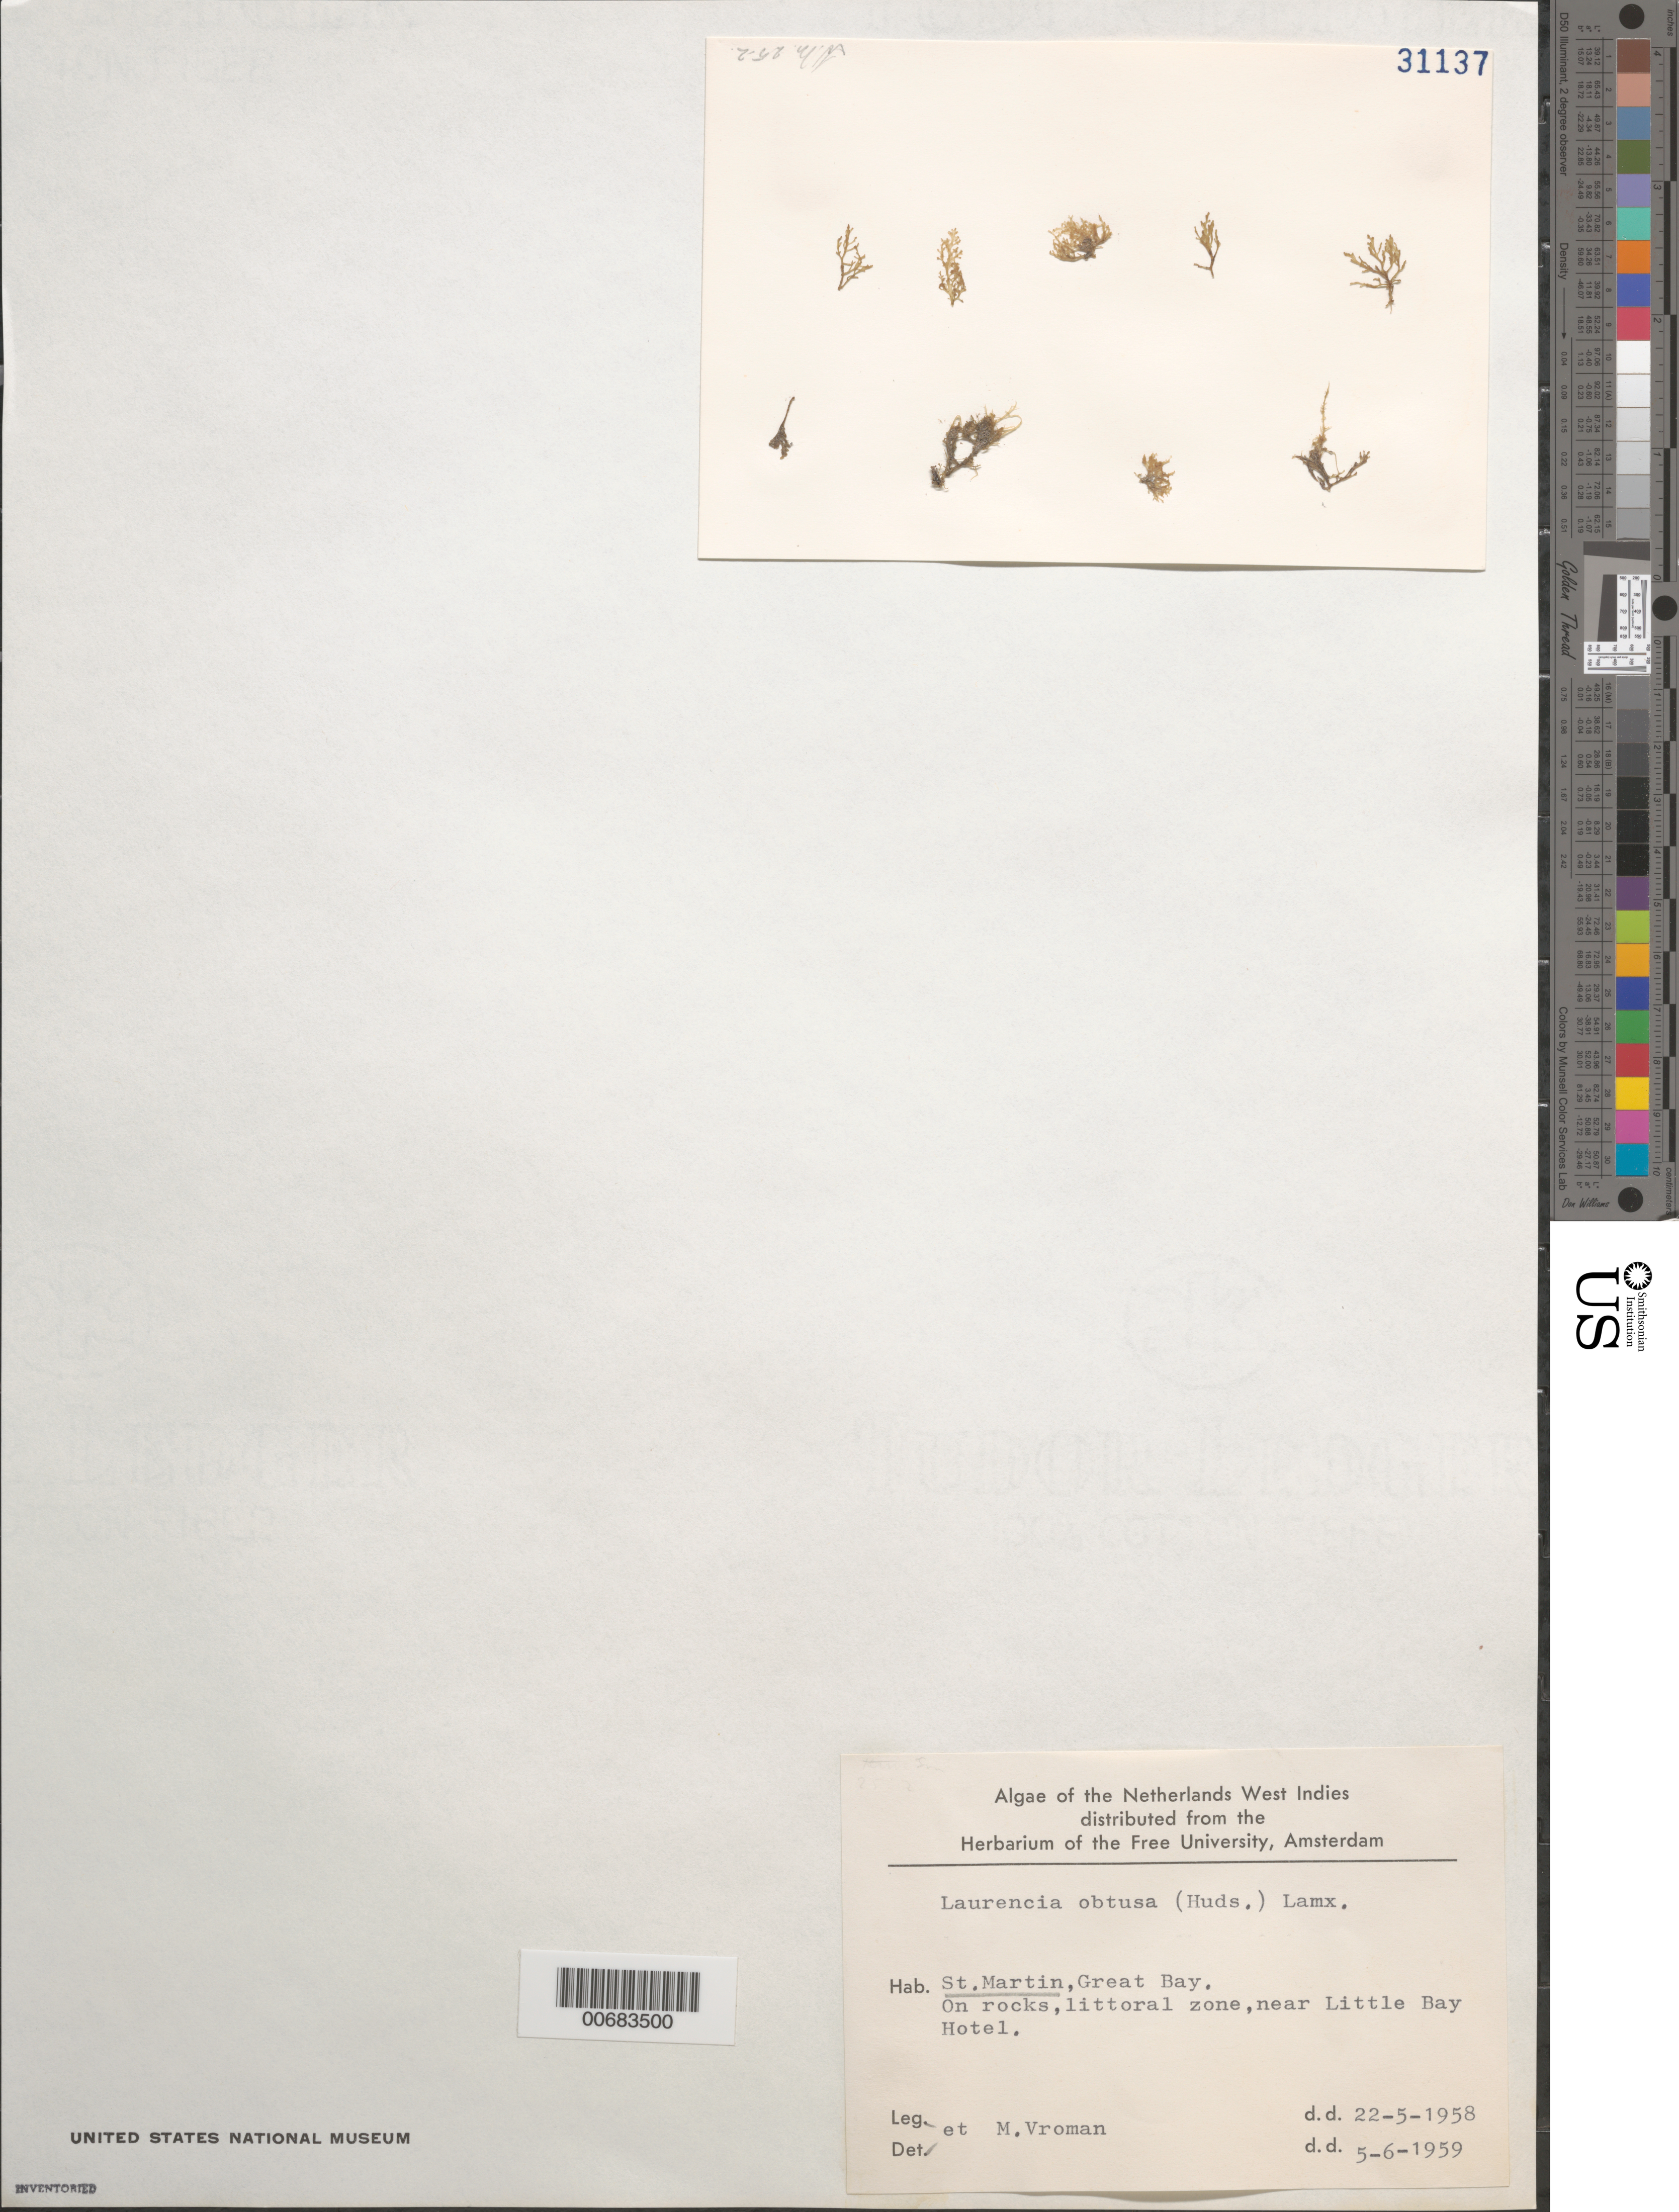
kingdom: Plantae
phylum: Rhodophyta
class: Florideophyceae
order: Ceramiales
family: Rhodomelaceae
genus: Laurencia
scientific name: Laurencia obtusa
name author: (Huds.) J.V.Lamouroux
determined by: Vroman, M.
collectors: M. Vroman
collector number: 25-2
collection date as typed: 22 May 1958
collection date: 1958-05-22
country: Sint Maartin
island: Sint Maarten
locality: Great Bay near Little Bay Hotel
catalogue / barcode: US 31137